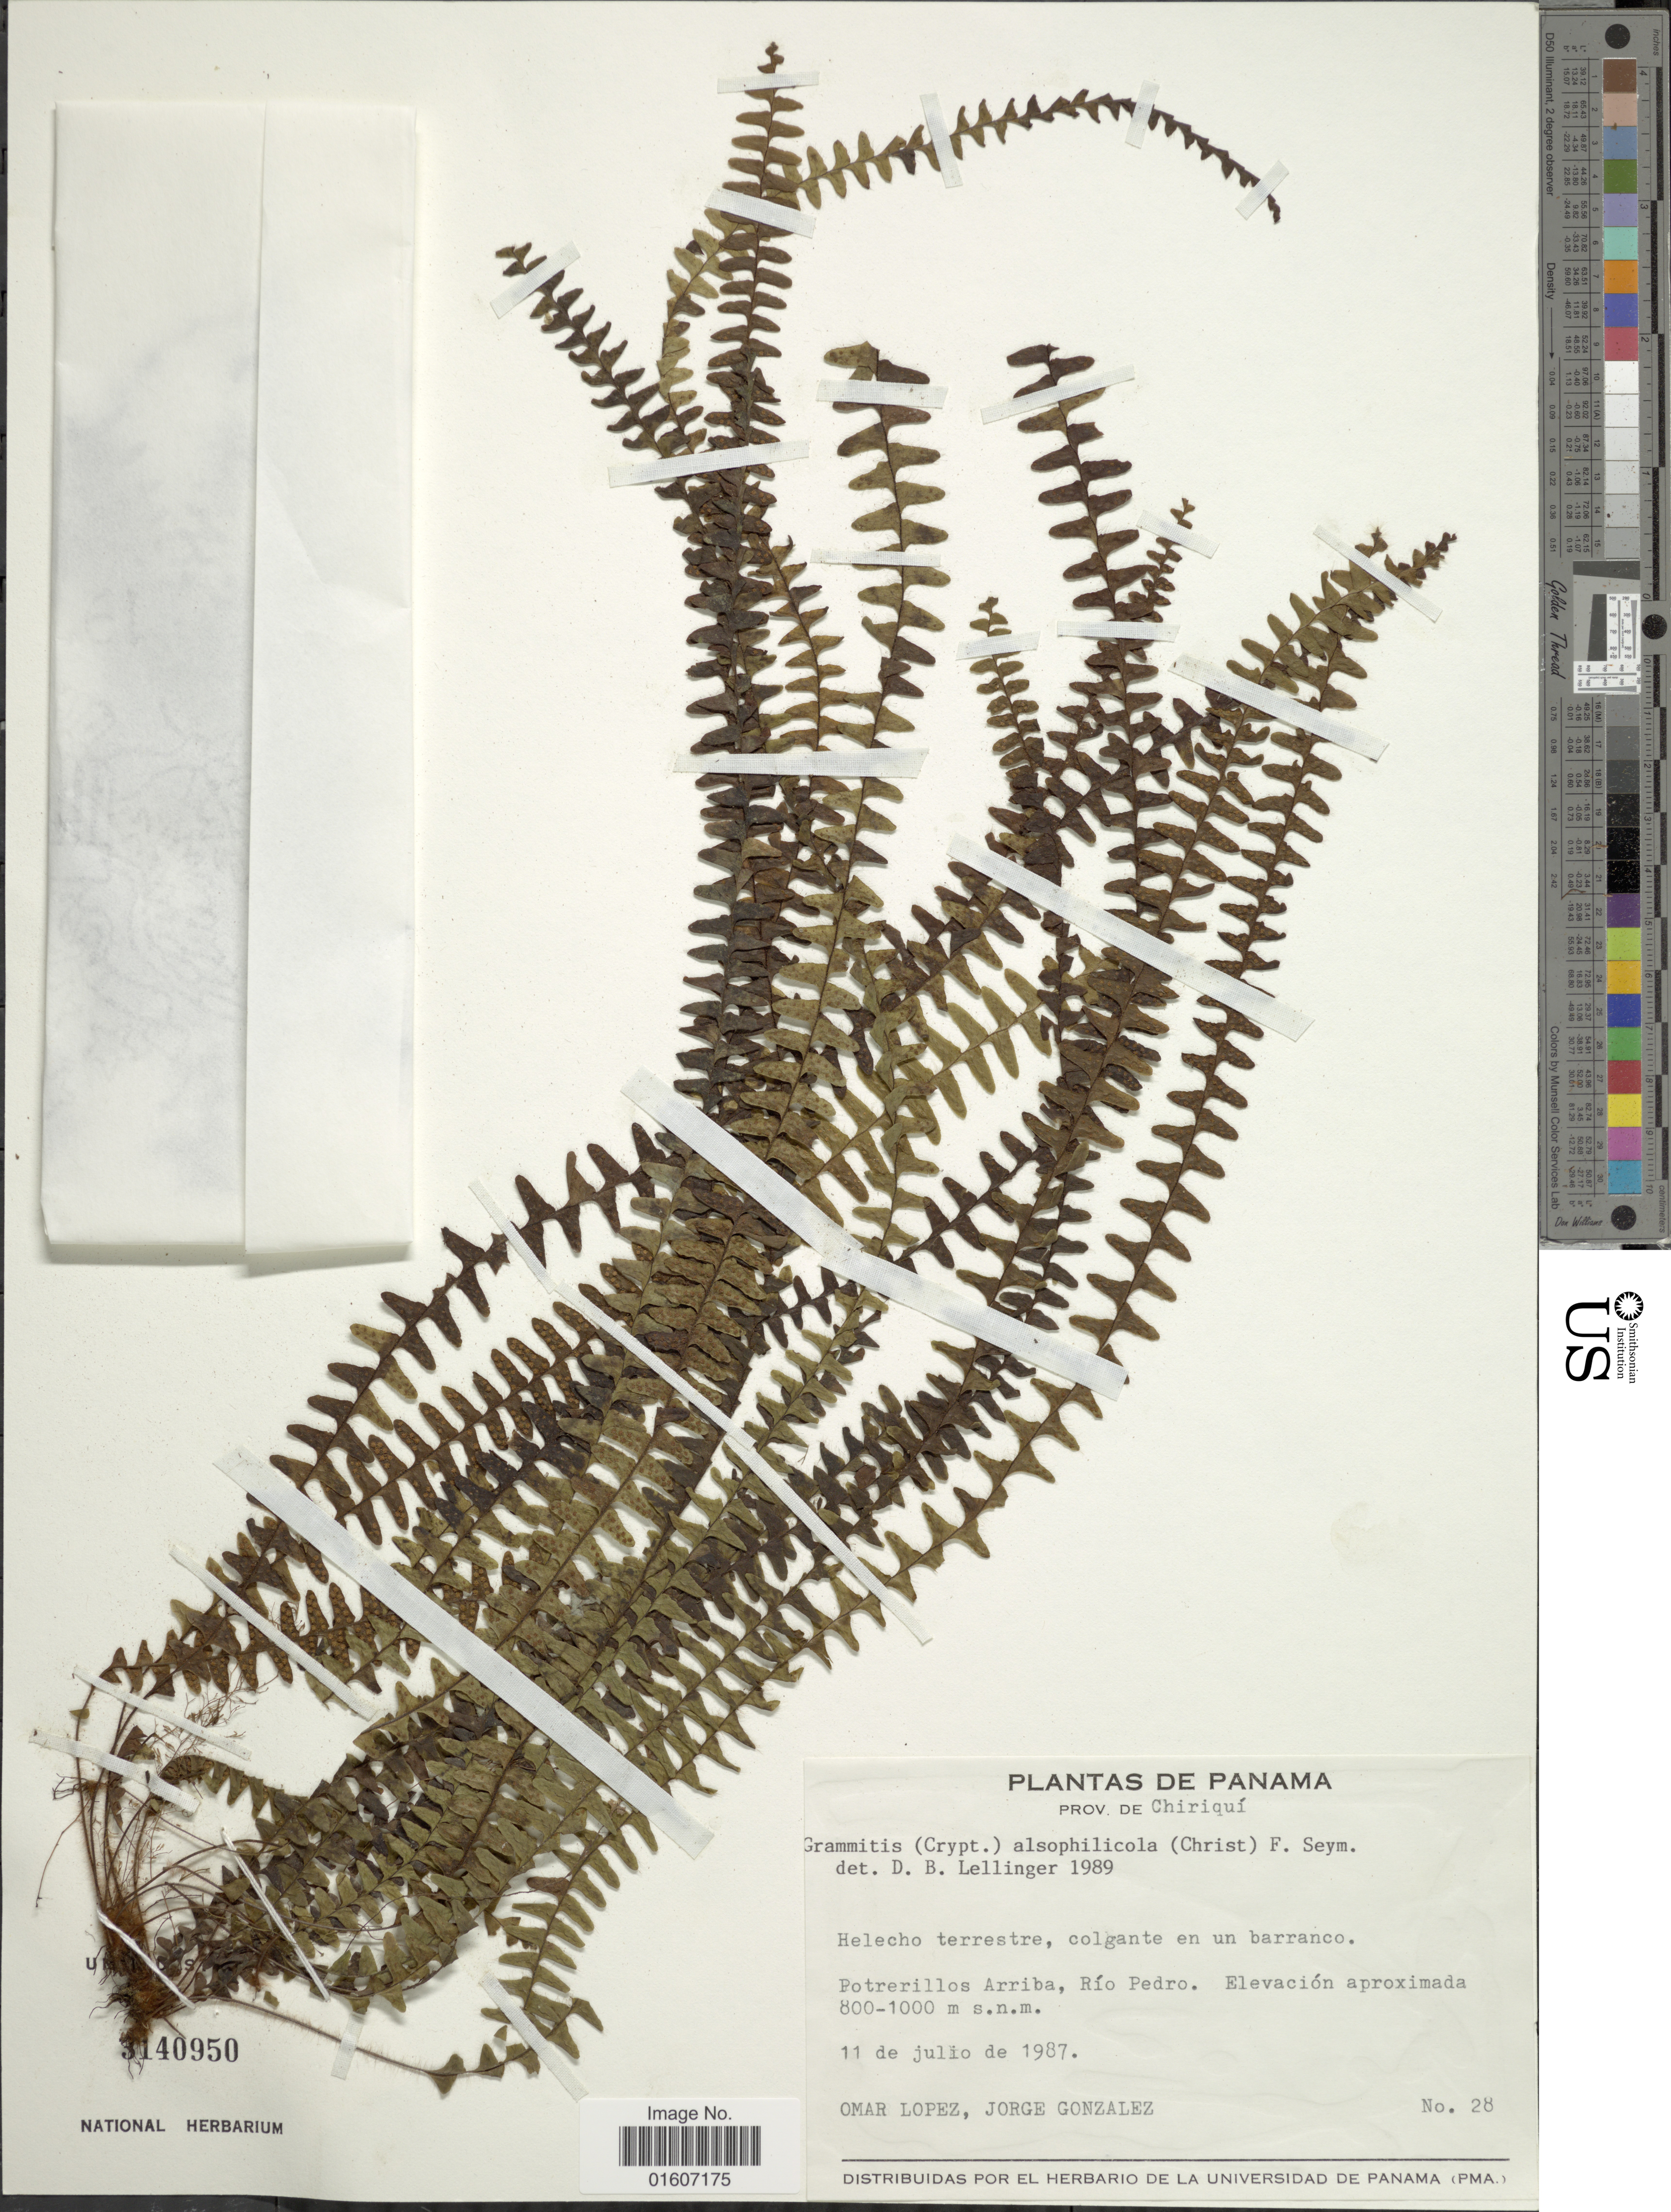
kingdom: Plantae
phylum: Tracheophyta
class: Polypodiopsida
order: Polypodiales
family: Polypodiaceae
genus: Terpsichore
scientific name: Terpsichore alsophilicola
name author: (Christ) A.R. Sm.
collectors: O. Lopez & J. G. Gonzalez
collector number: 28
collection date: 1987-07-11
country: Panama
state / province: Chiriqui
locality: Potrerillos Arriba, Río Pedro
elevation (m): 800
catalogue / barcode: US 3140950